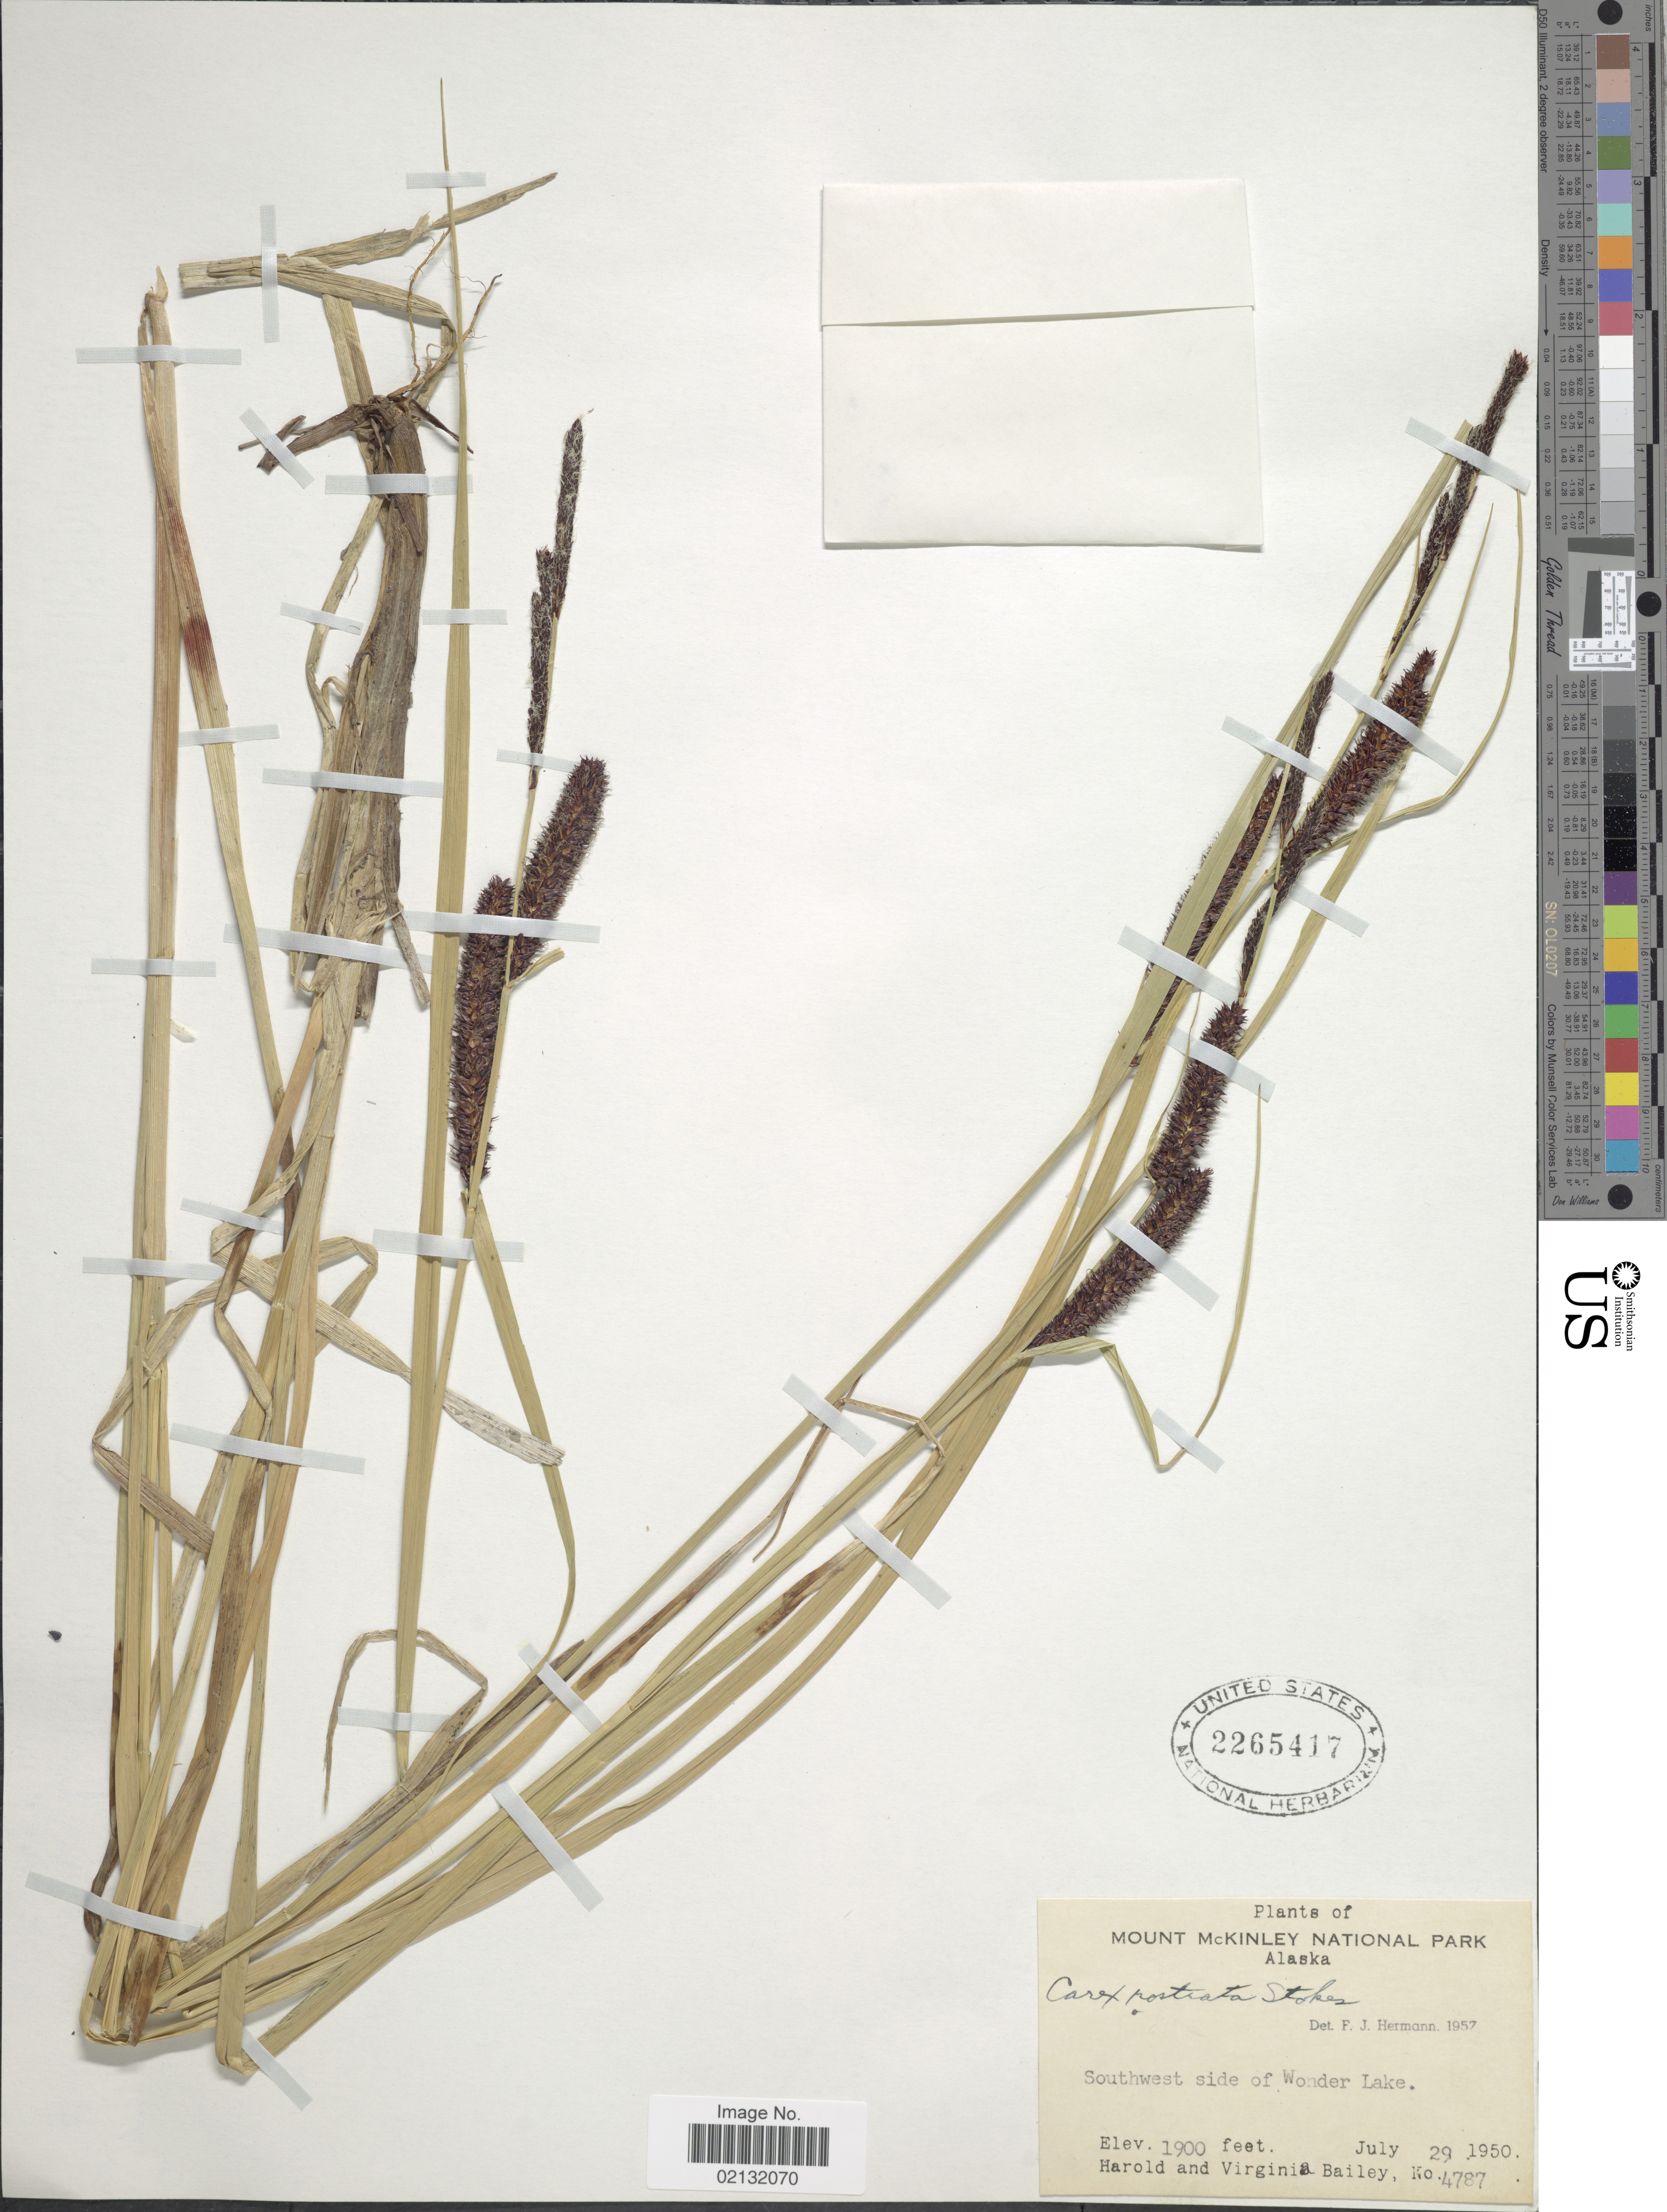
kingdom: Plantae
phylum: Tracheophyta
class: Liliopsida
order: Poales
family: Cyperaceae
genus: Carex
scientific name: Carex rostrata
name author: Stokes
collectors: H. Bailey & V. L. Bailey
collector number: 4787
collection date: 1950-07-29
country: United States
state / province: Alaska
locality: Southwest side of Wonder Lake.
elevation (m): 579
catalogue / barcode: US 2265417